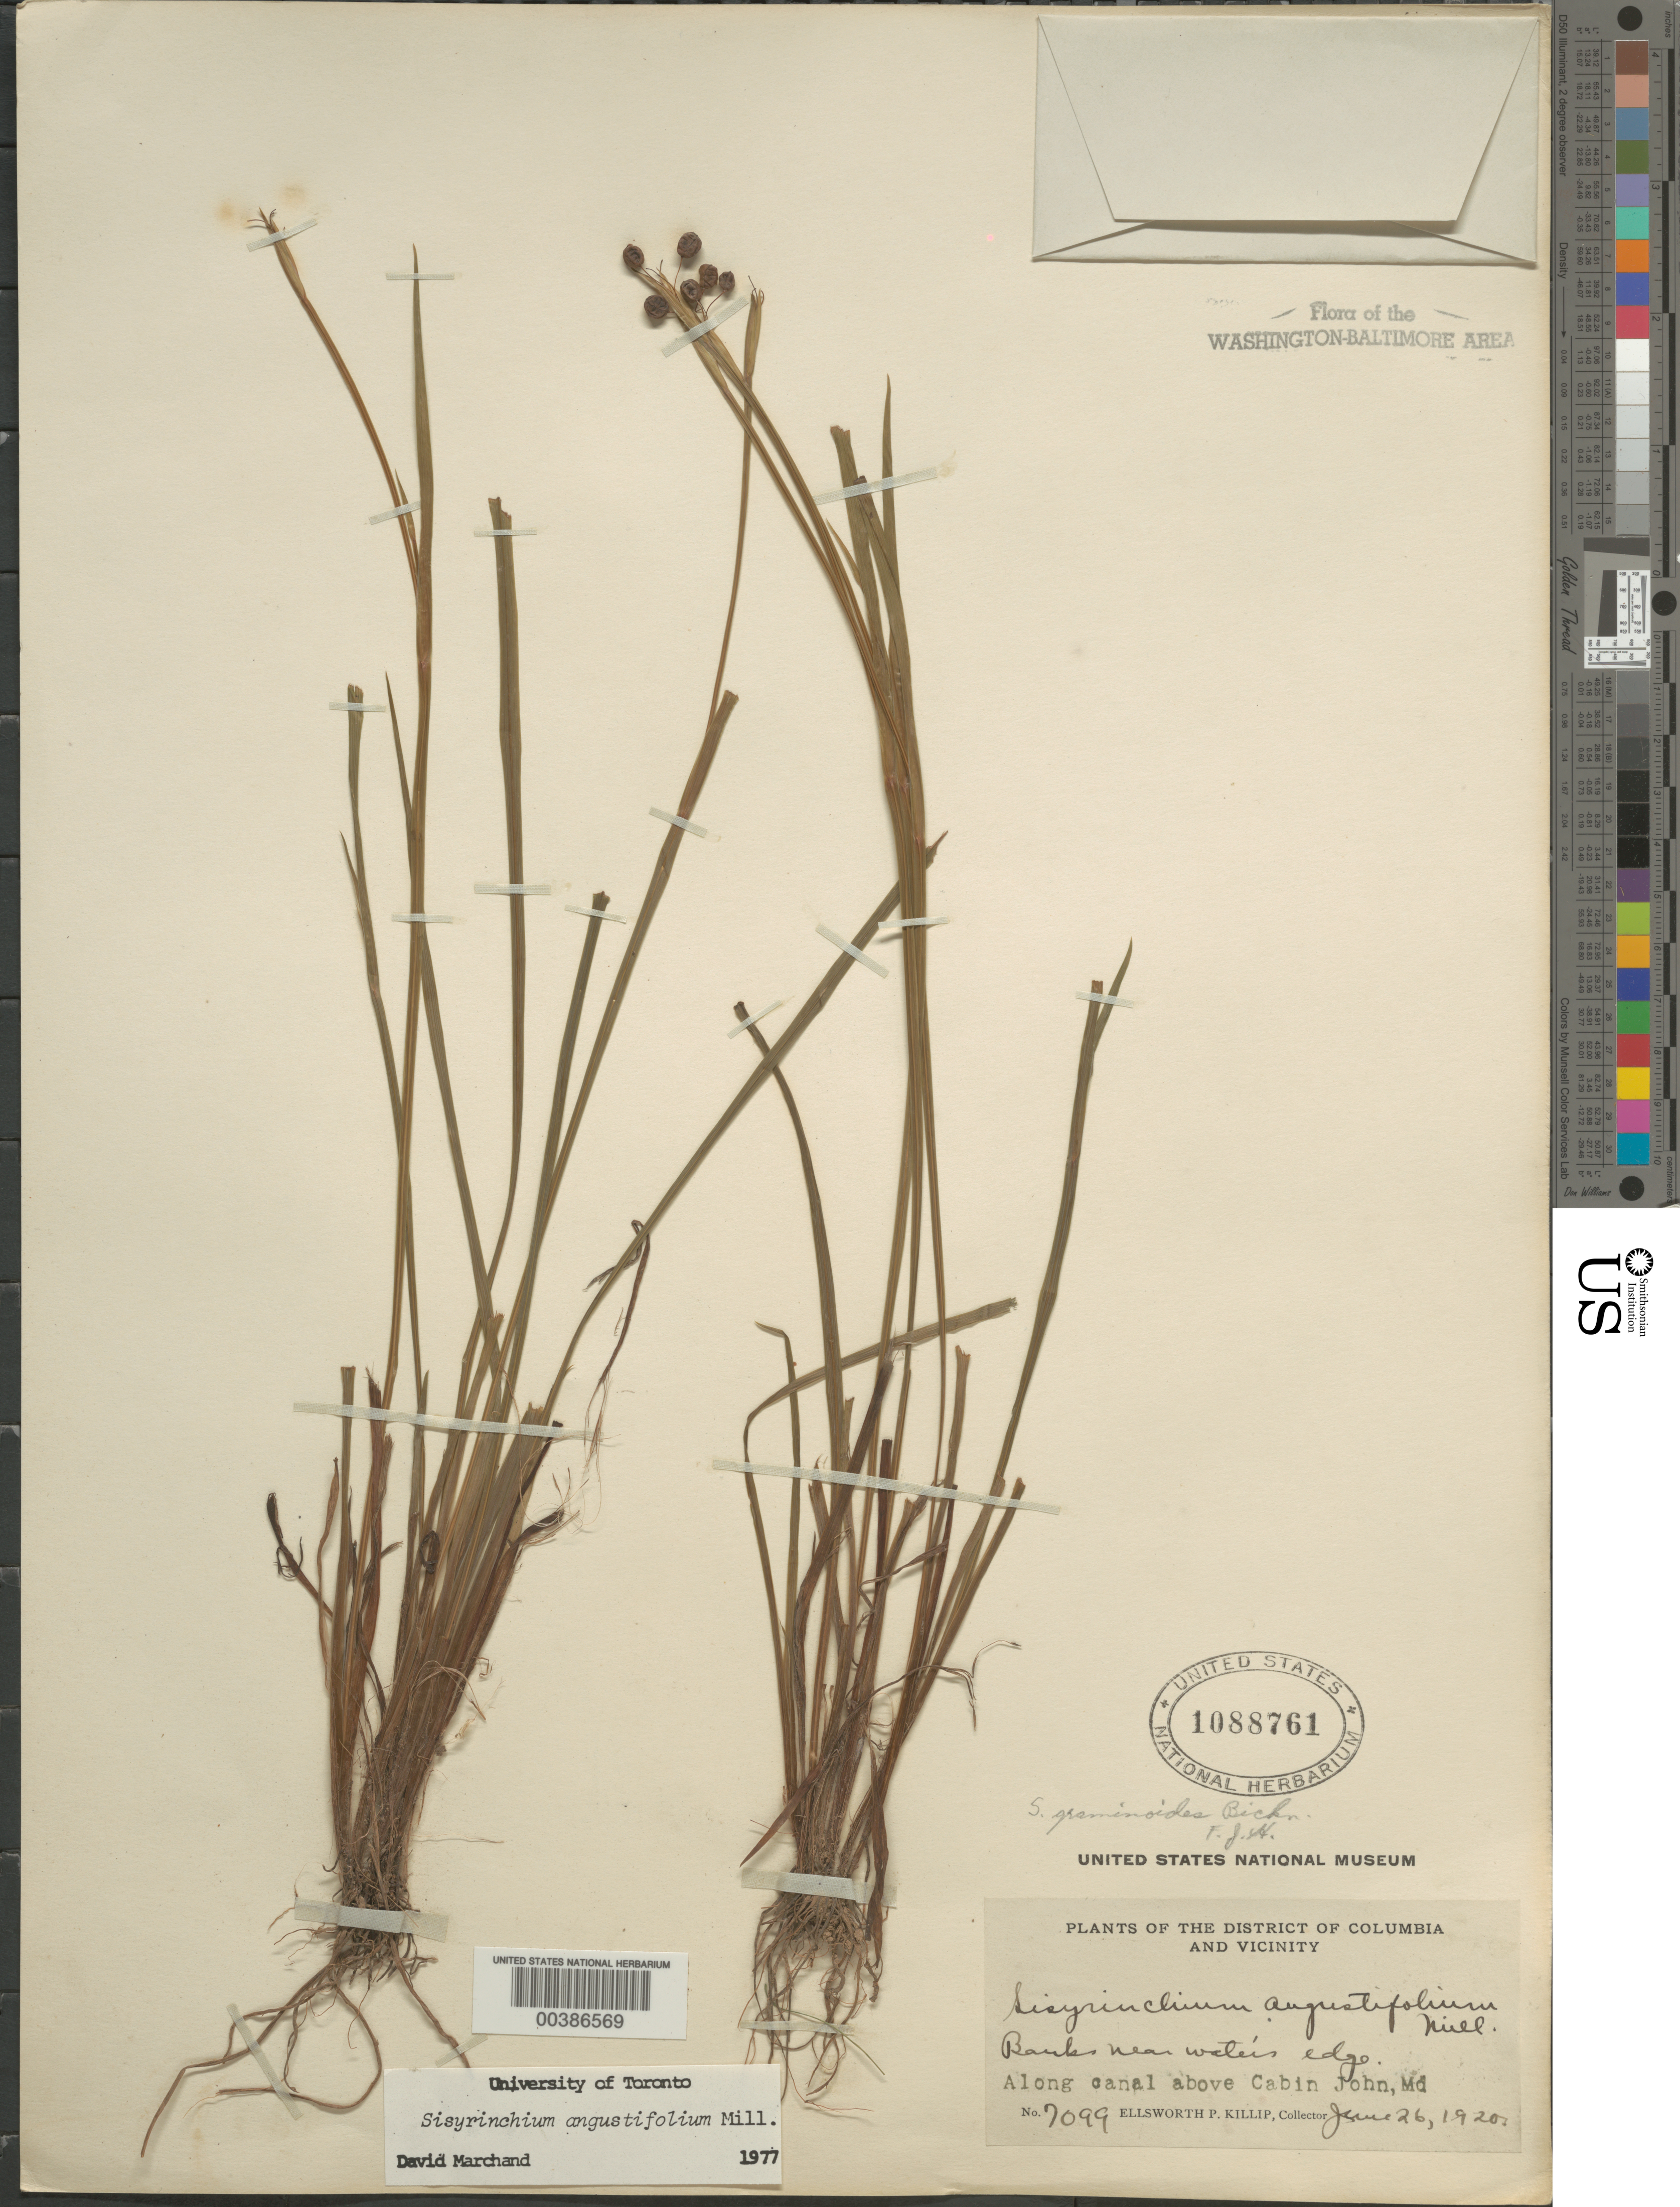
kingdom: Plantae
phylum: Tracheophyta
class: Liliopsida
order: Asparagales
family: Iridaceae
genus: Sisyrinchium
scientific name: Sisyrinchium angustifolium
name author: Mill.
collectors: E. P. Killip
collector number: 7099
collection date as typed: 26 Jun 1920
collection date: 1920-06-26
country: United States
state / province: Maryland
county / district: Montgomery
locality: Canal above Cabin John C. & O. Canal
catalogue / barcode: US 1088761